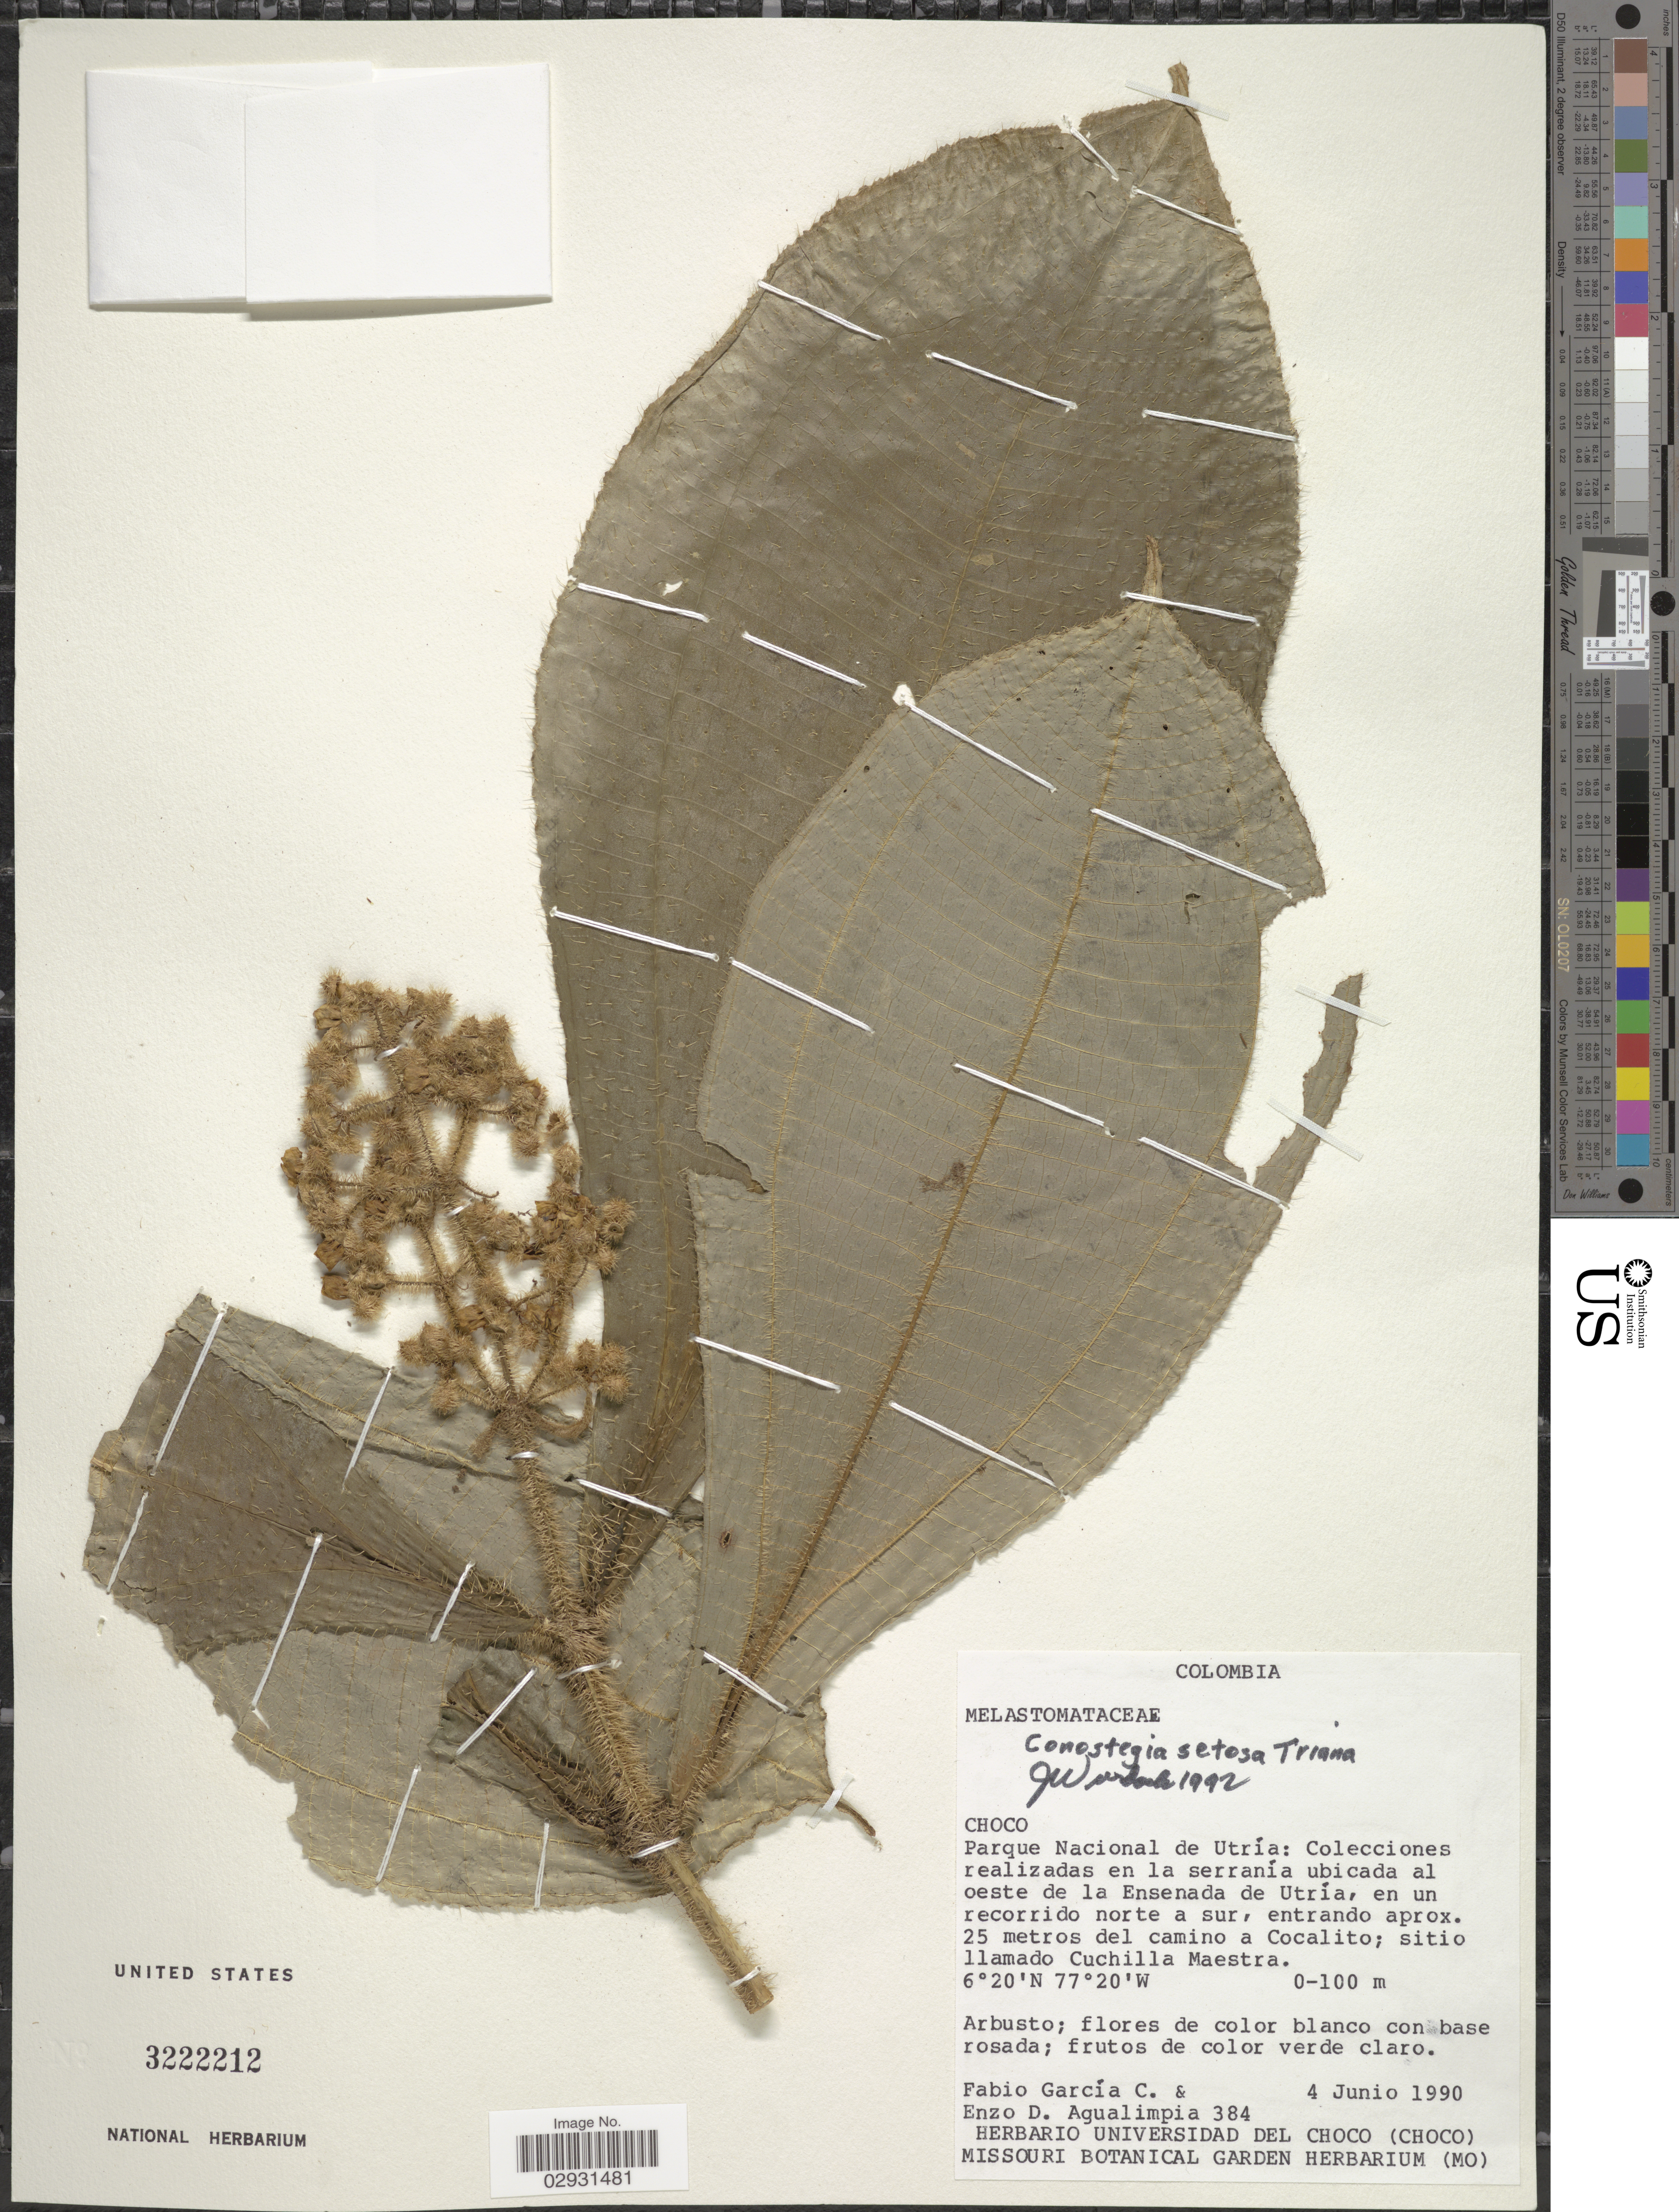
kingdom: Plantae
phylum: Tracheophyta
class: Magnoliopsida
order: Myrtales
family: Melastomataceae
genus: Conostegia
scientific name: Conostegia setosa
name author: Triana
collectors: F. García C. & E. D. Agualimpia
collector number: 384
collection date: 1990-06-04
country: Colombia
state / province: Chocó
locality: Parque Nacional de Utría: Colecciones realizadas en la serranía ubicada al oeste de la Ensenada de Utría, en un recorrido norte a sur, entrando aprox. 25 metros del camino a Cocalitol sitio llamado Cuchilla Maestra.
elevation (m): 0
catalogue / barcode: US 3222212